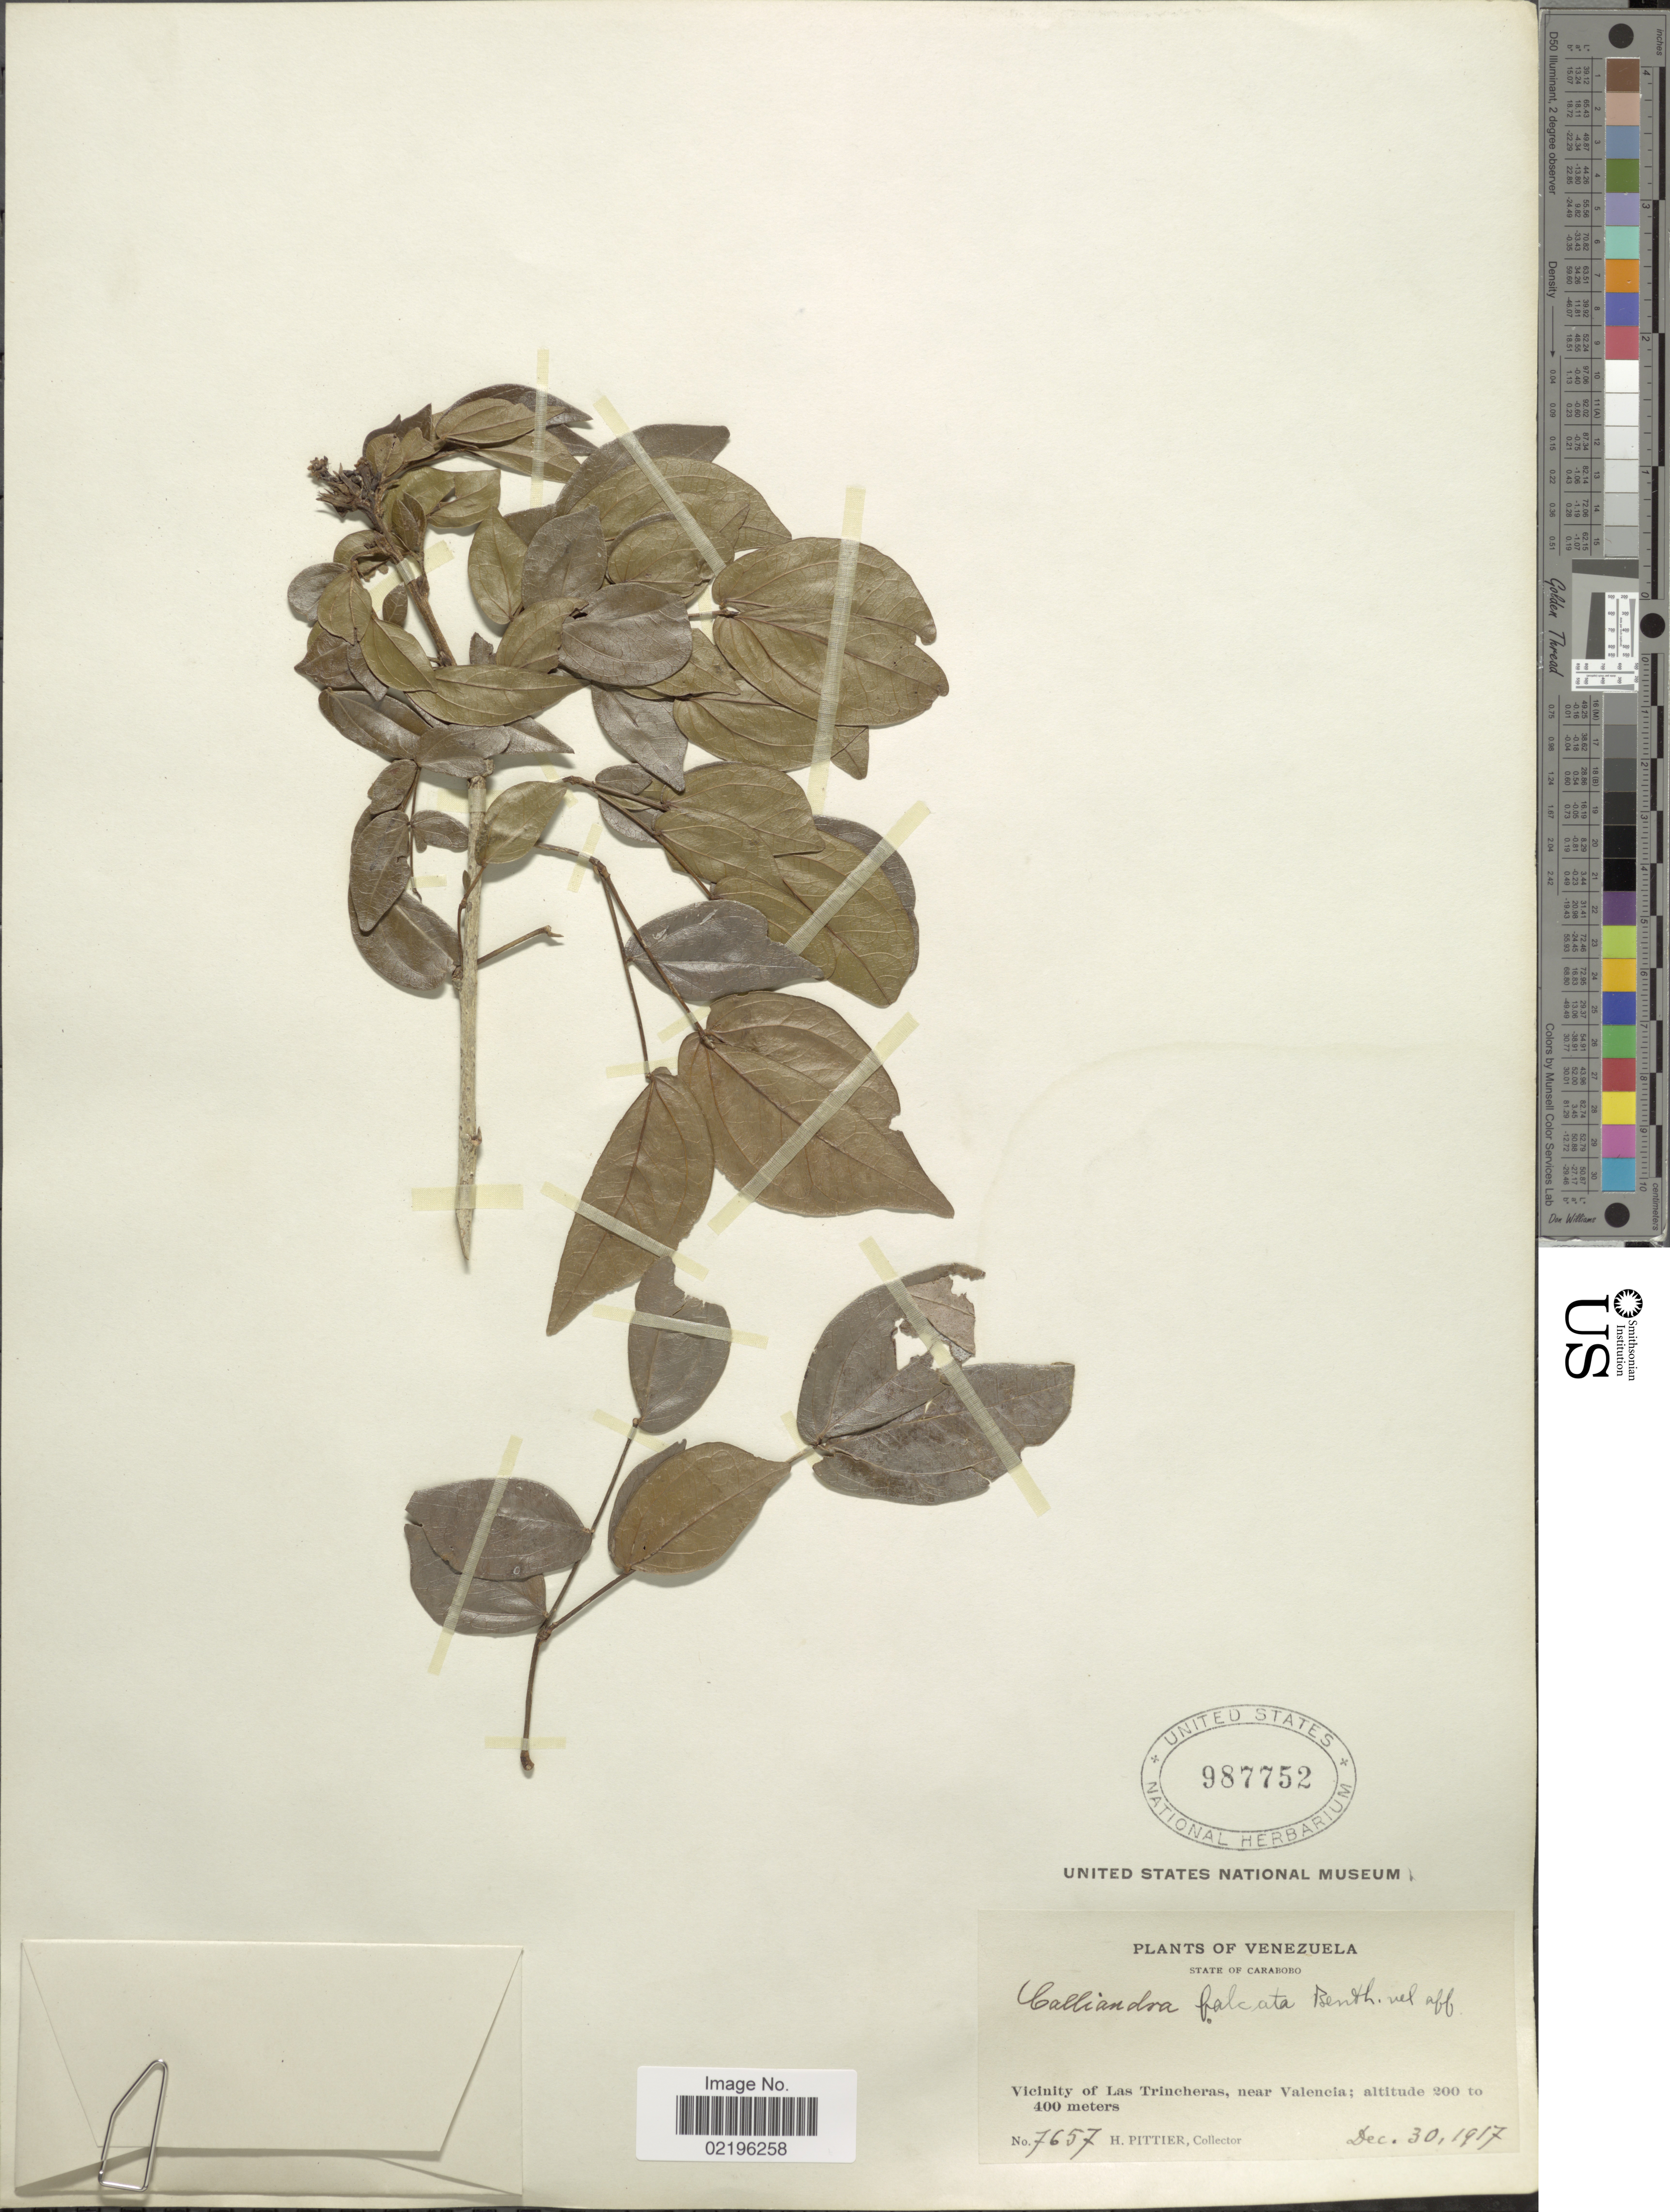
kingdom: Plantae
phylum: Tracheophyta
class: Magnoliopsida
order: Fabales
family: Fabaceae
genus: Calliandra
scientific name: Calliandra falcata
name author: Benth.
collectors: H. F. Pittier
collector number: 7657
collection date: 1917-12-30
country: Venezuela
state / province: Carabobo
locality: Vicinity of Las Trincheras, near Valencia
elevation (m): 200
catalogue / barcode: US 987752